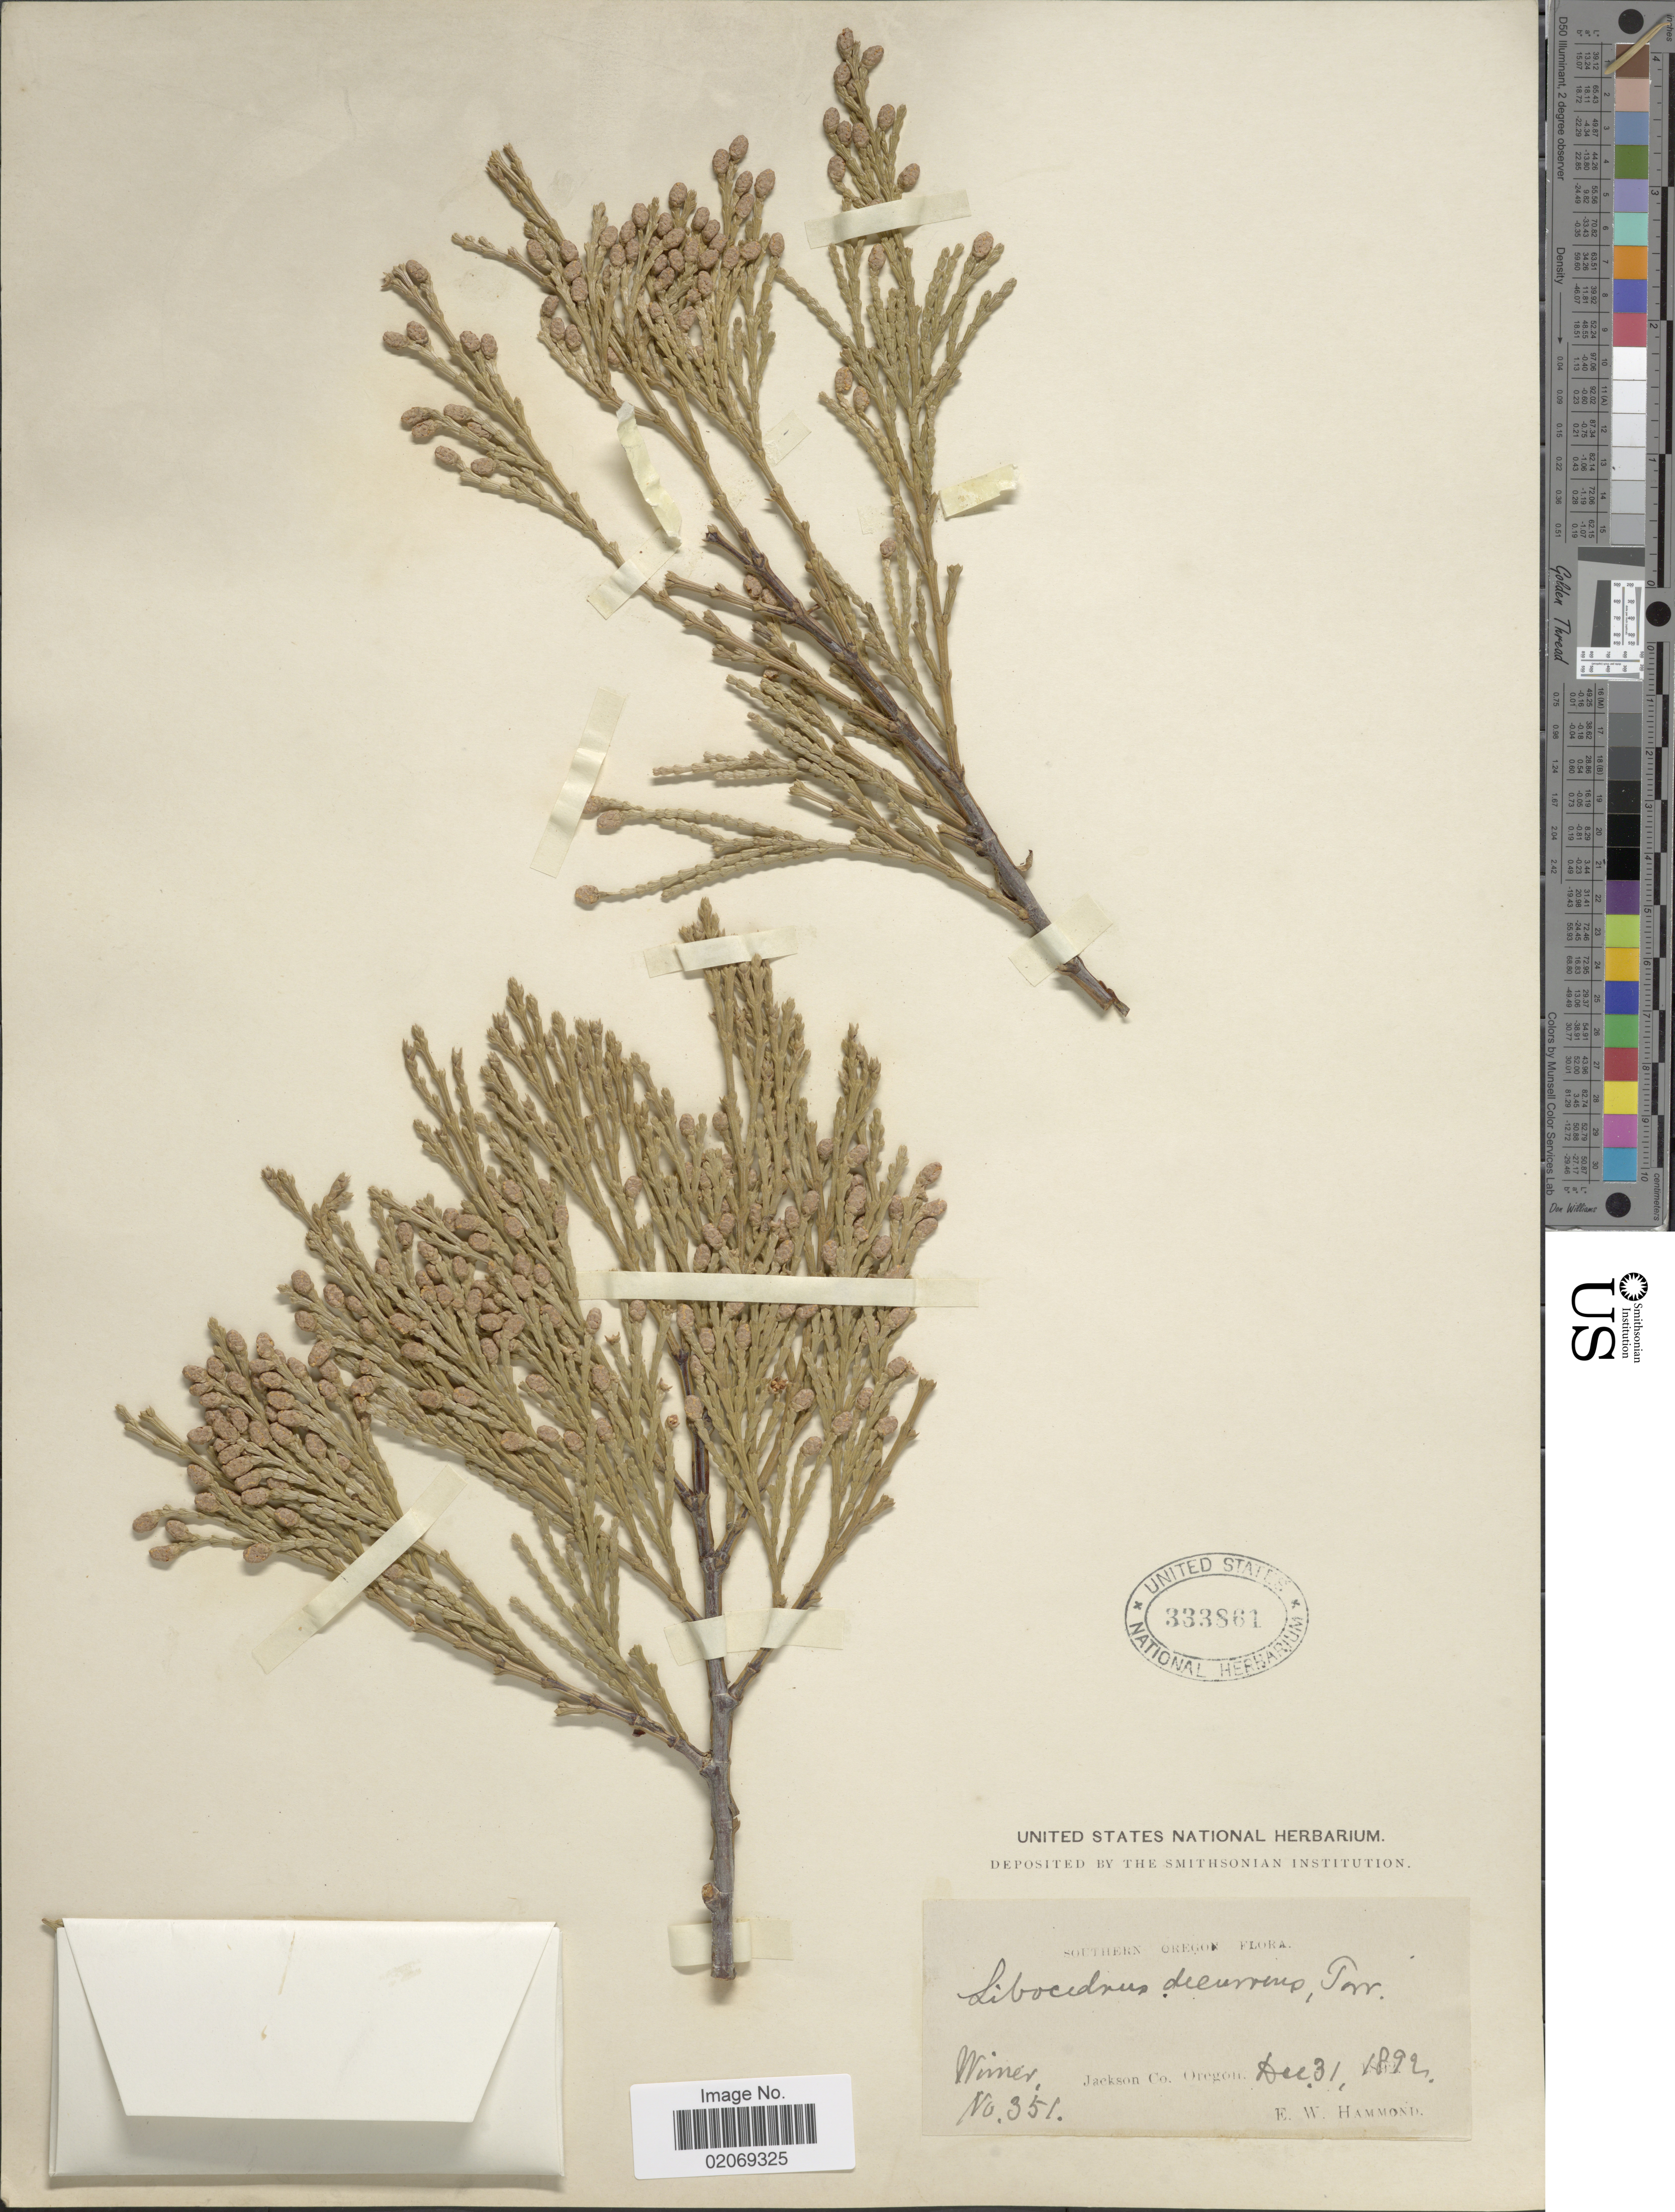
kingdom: Plantae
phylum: Tracheophyta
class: Pinopsida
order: Pinales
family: Cupressaceae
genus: Libocedrus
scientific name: Libocedrus decurrens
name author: Torr.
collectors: E. Hammond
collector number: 351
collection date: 1892-12-31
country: United States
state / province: Oregon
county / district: Jackson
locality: Winer, Jackson Co, Southern Oregon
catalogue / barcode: US 333861